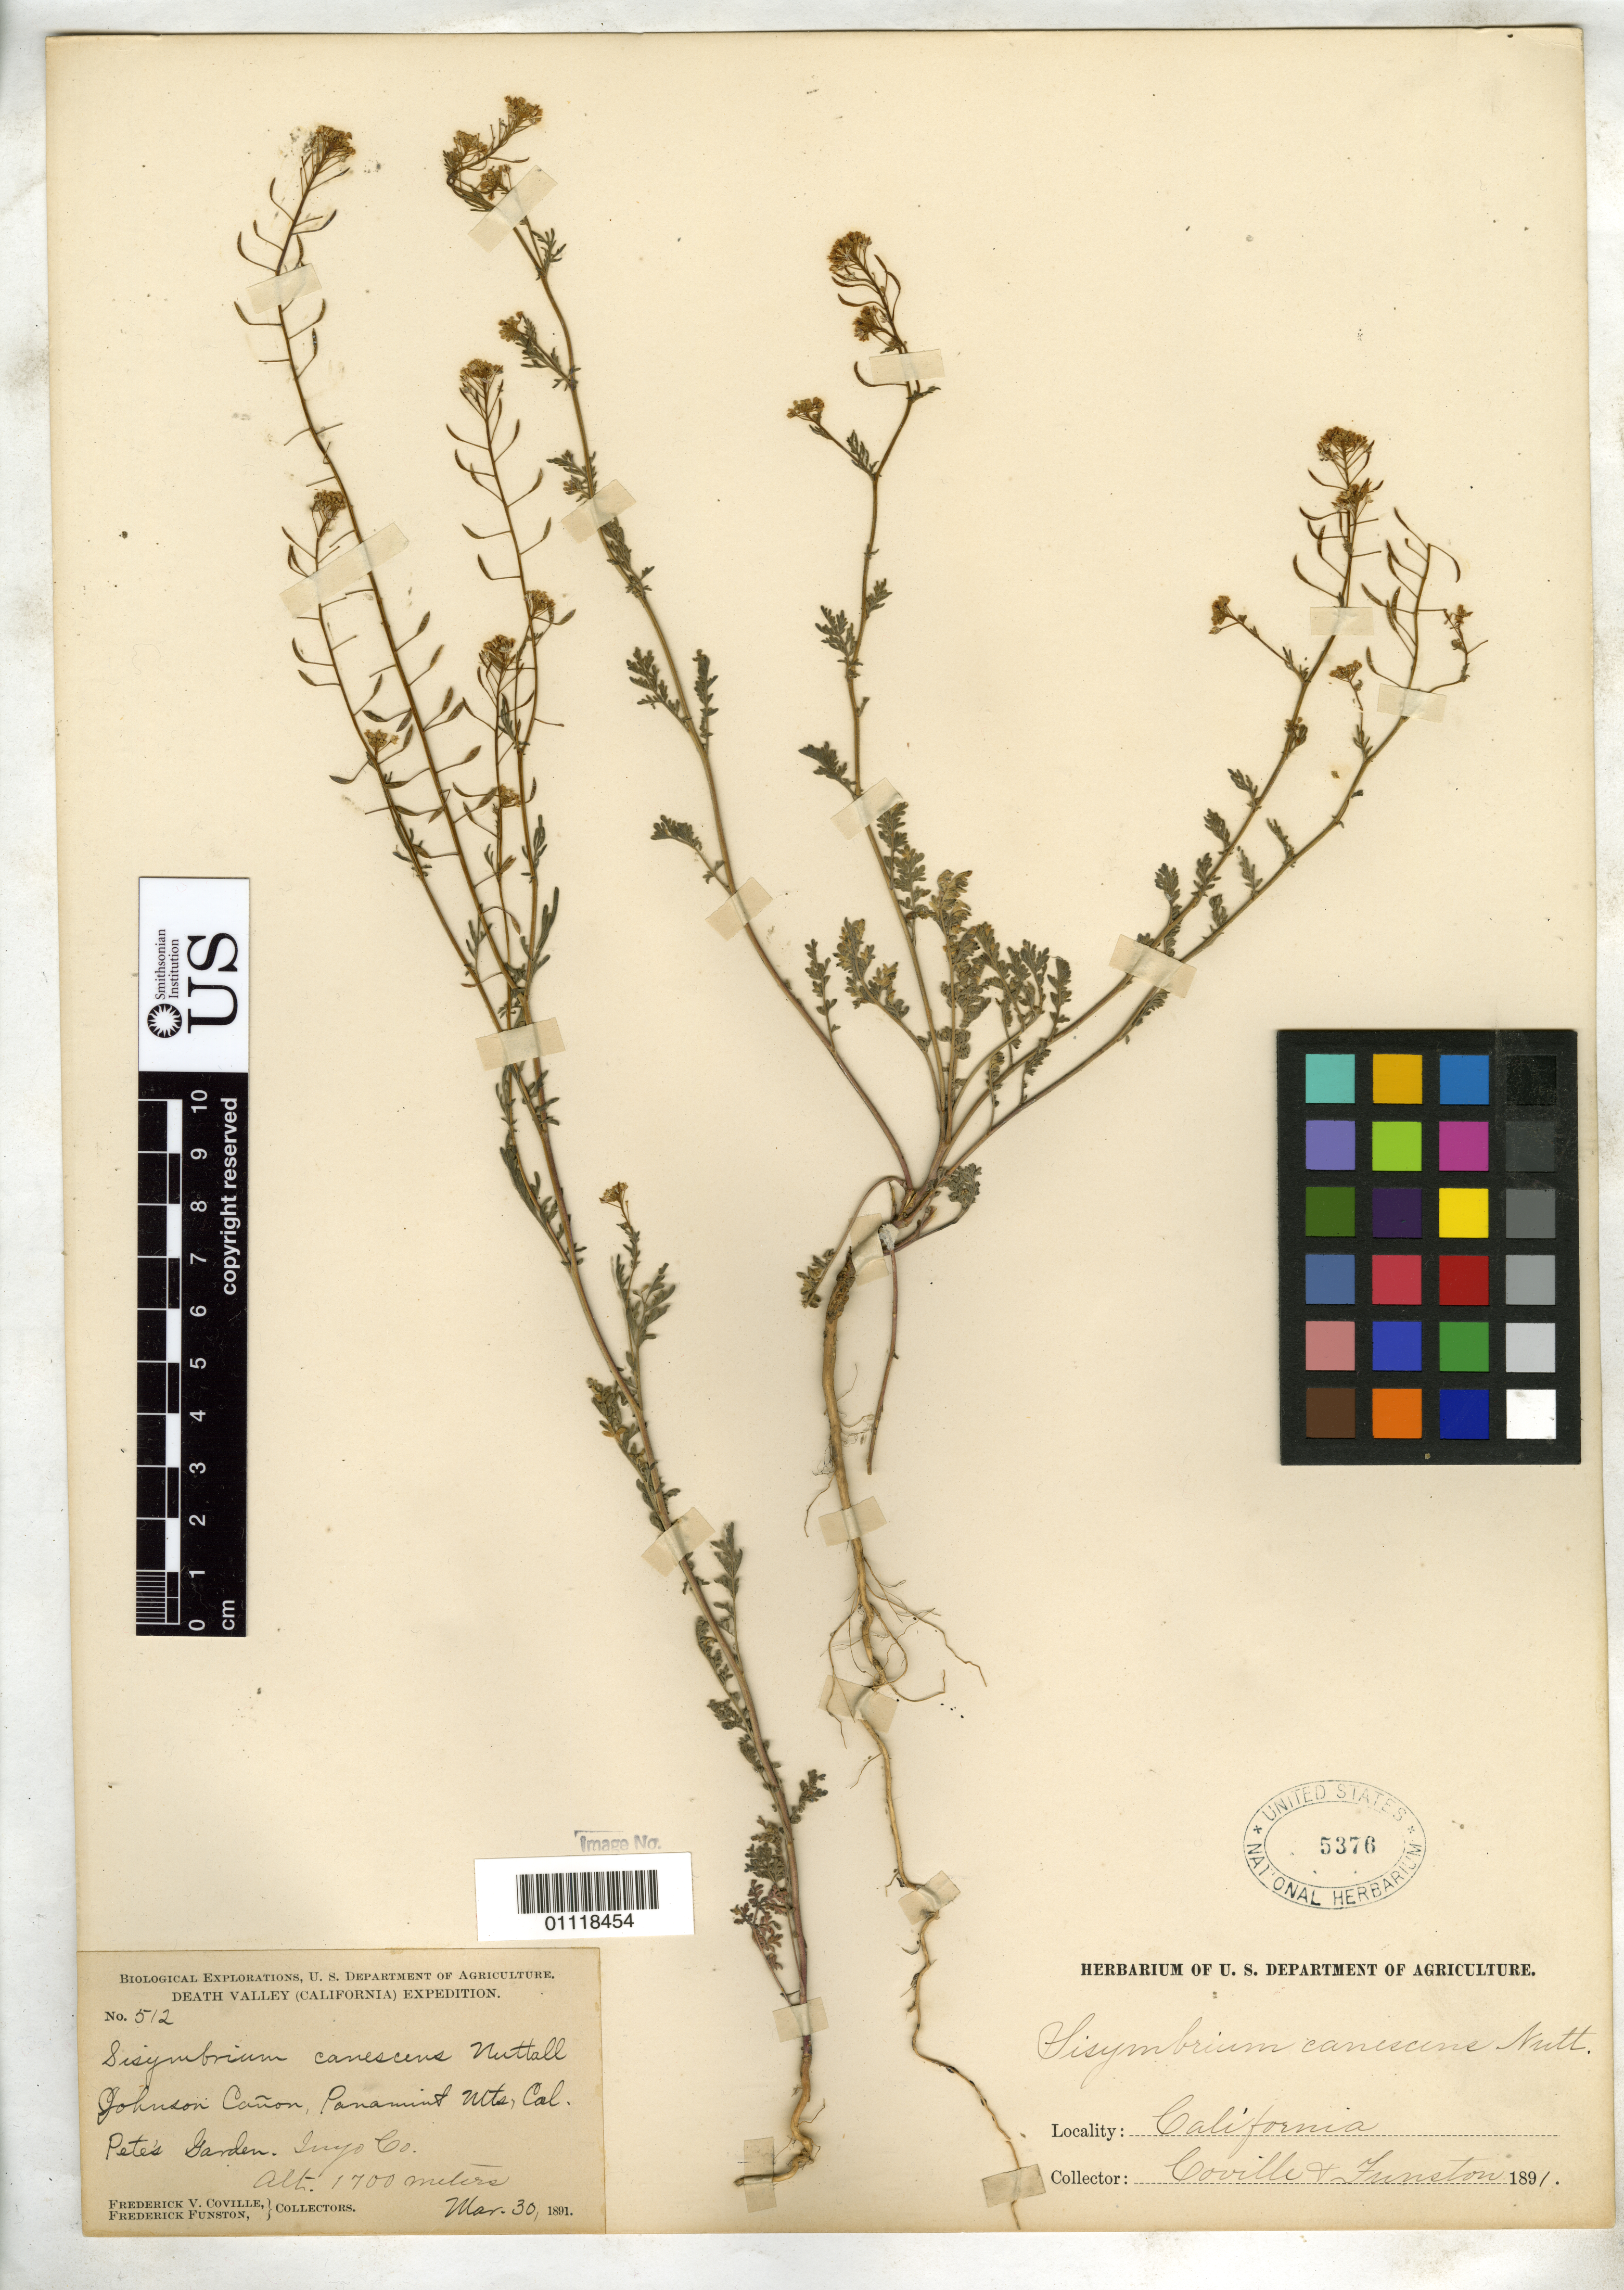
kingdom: Plantae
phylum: Tracheophyta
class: Magnoliopsida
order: Brassicales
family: Brassicaceae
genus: Descurainia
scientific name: Descurainia sp.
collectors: F. V. Coville & F. Funston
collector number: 512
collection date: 1891-03-30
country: United States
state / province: California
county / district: Inyo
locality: Johnson Canyon, Panamint Mts.,Pete's Garden.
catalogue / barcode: US 5376